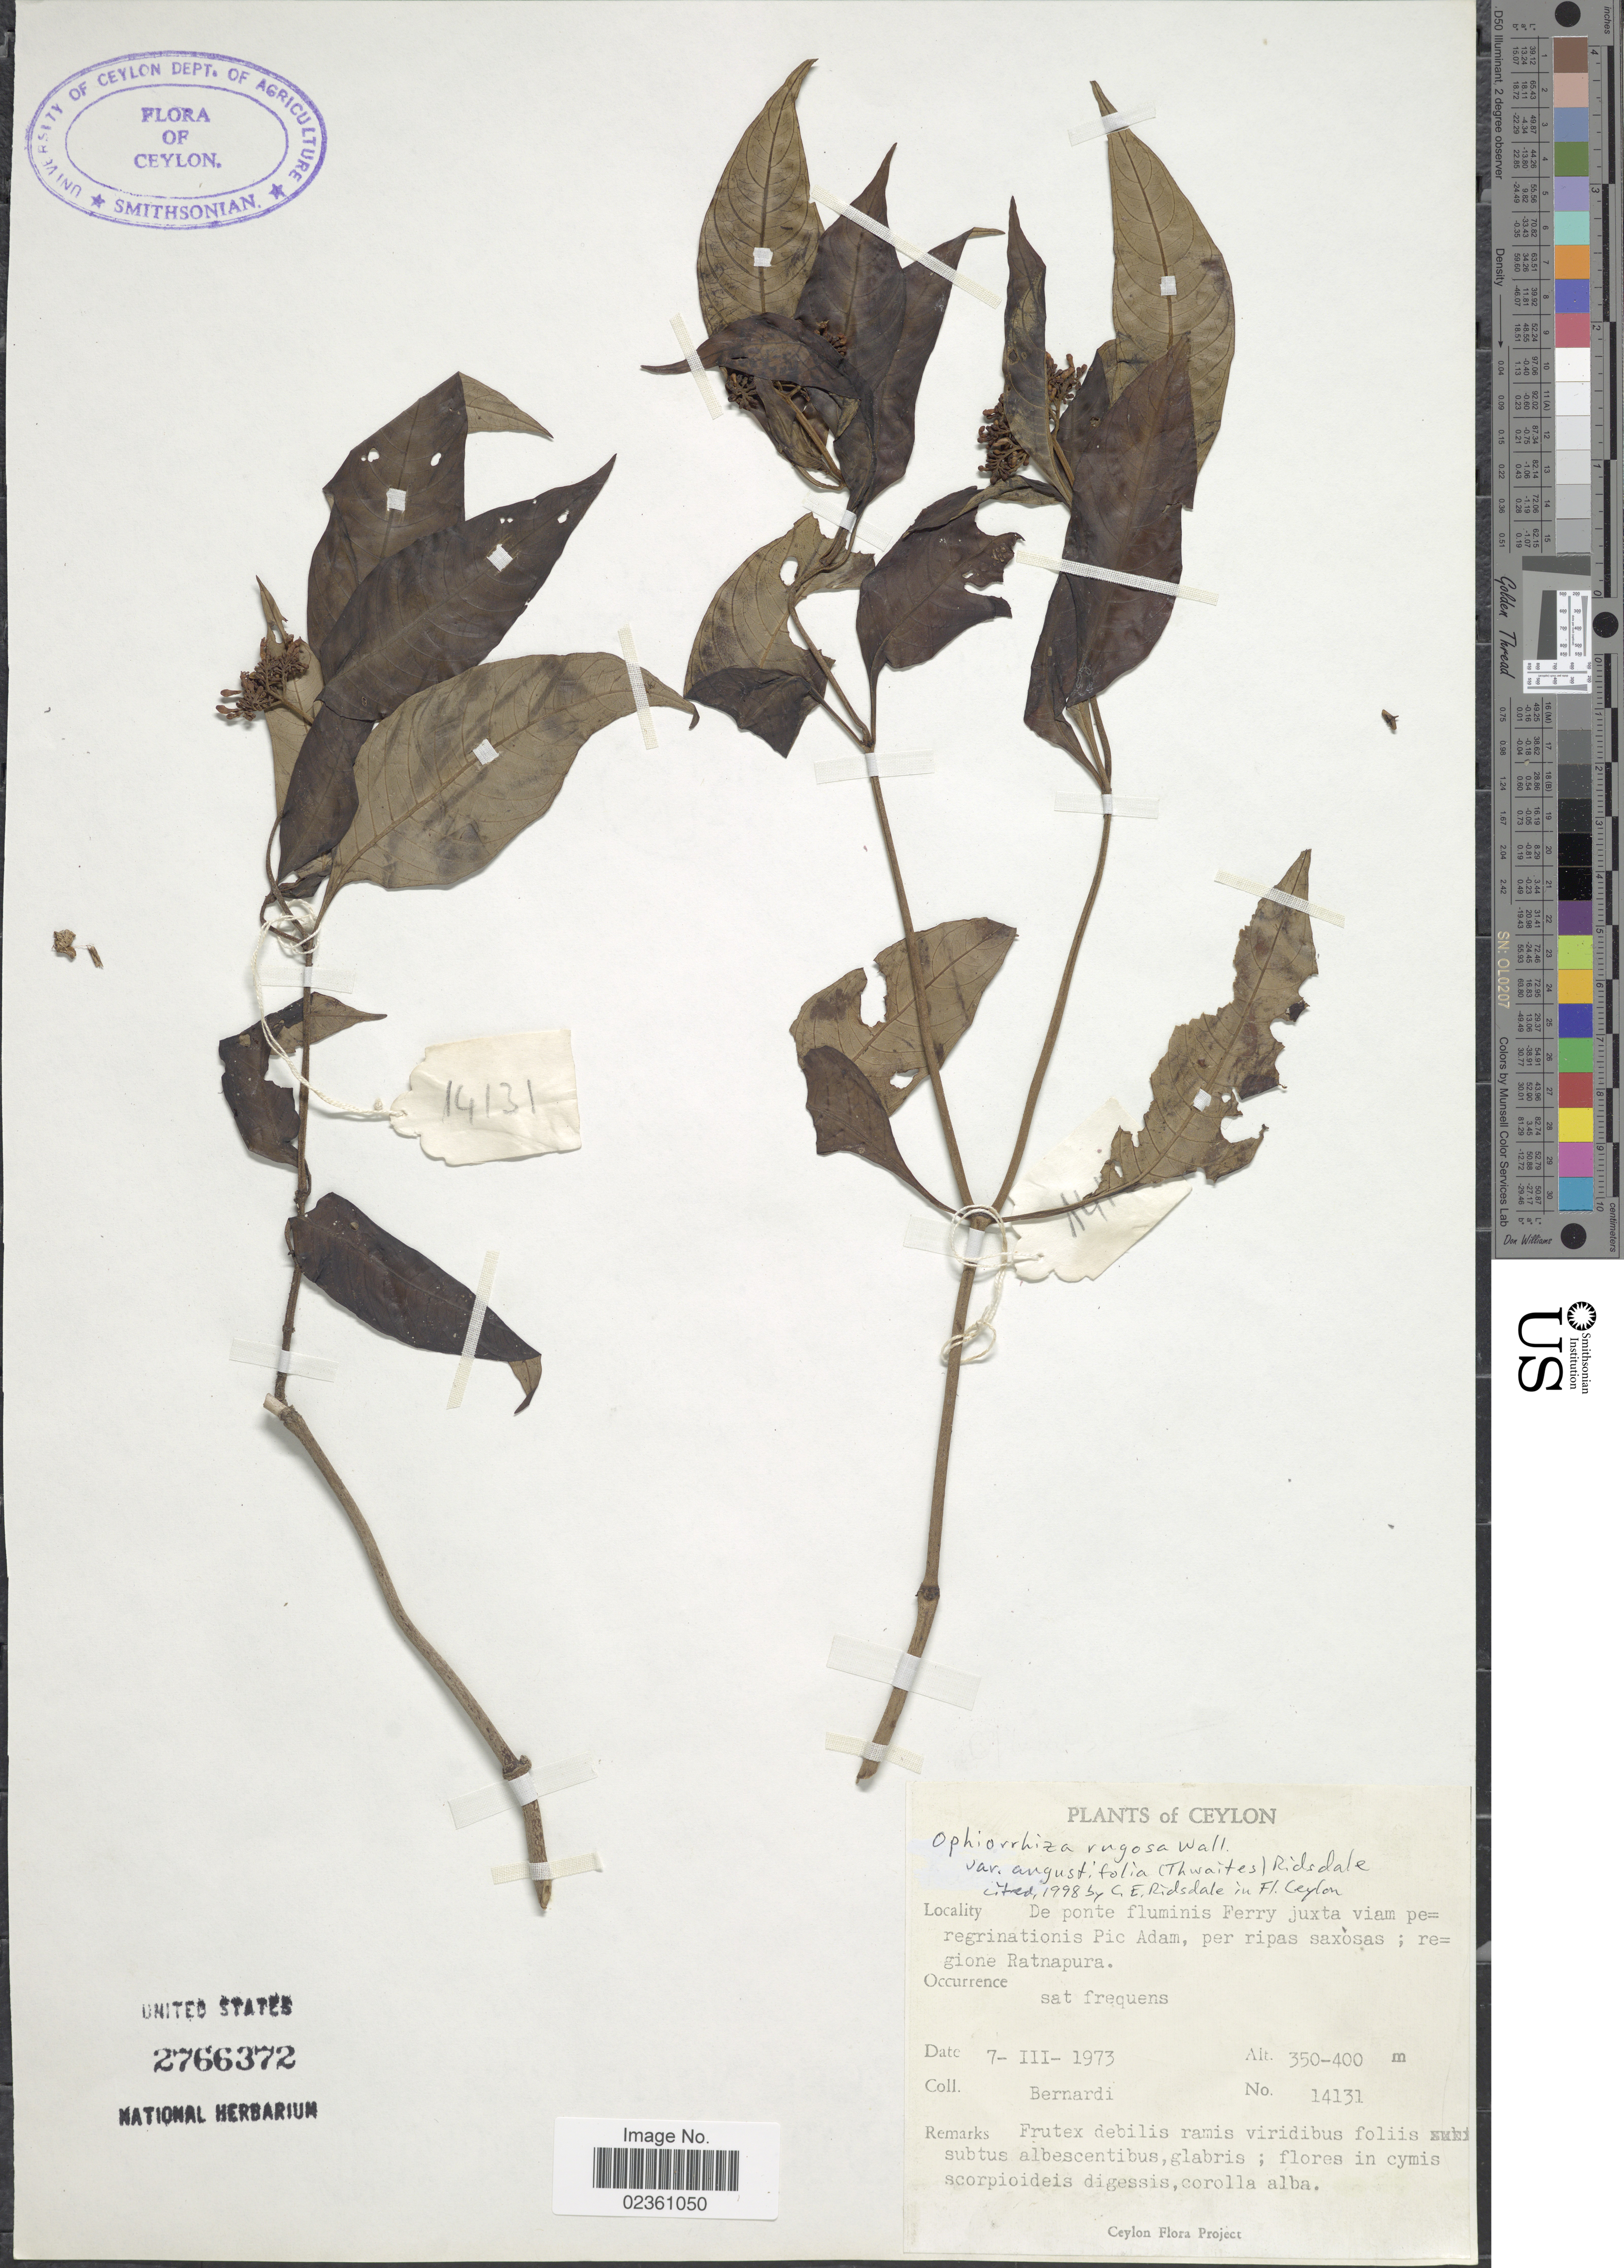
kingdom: Plantae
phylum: Tracheophyta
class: Magnoliopsida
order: Gentianales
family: Rubiaceae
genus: Ophiorrhiza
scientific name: Ophiorrhiza rugosa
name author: Wall.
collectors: Bernardi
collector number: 14131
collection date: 1973-03-07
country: Sri Lanka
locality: Ceylon, De ponte fluminis Ferry juxta viam peregrinationis Pic Adam, per ripas saxosas; regione Ratnapura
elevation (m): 350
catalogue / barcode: US 2766372